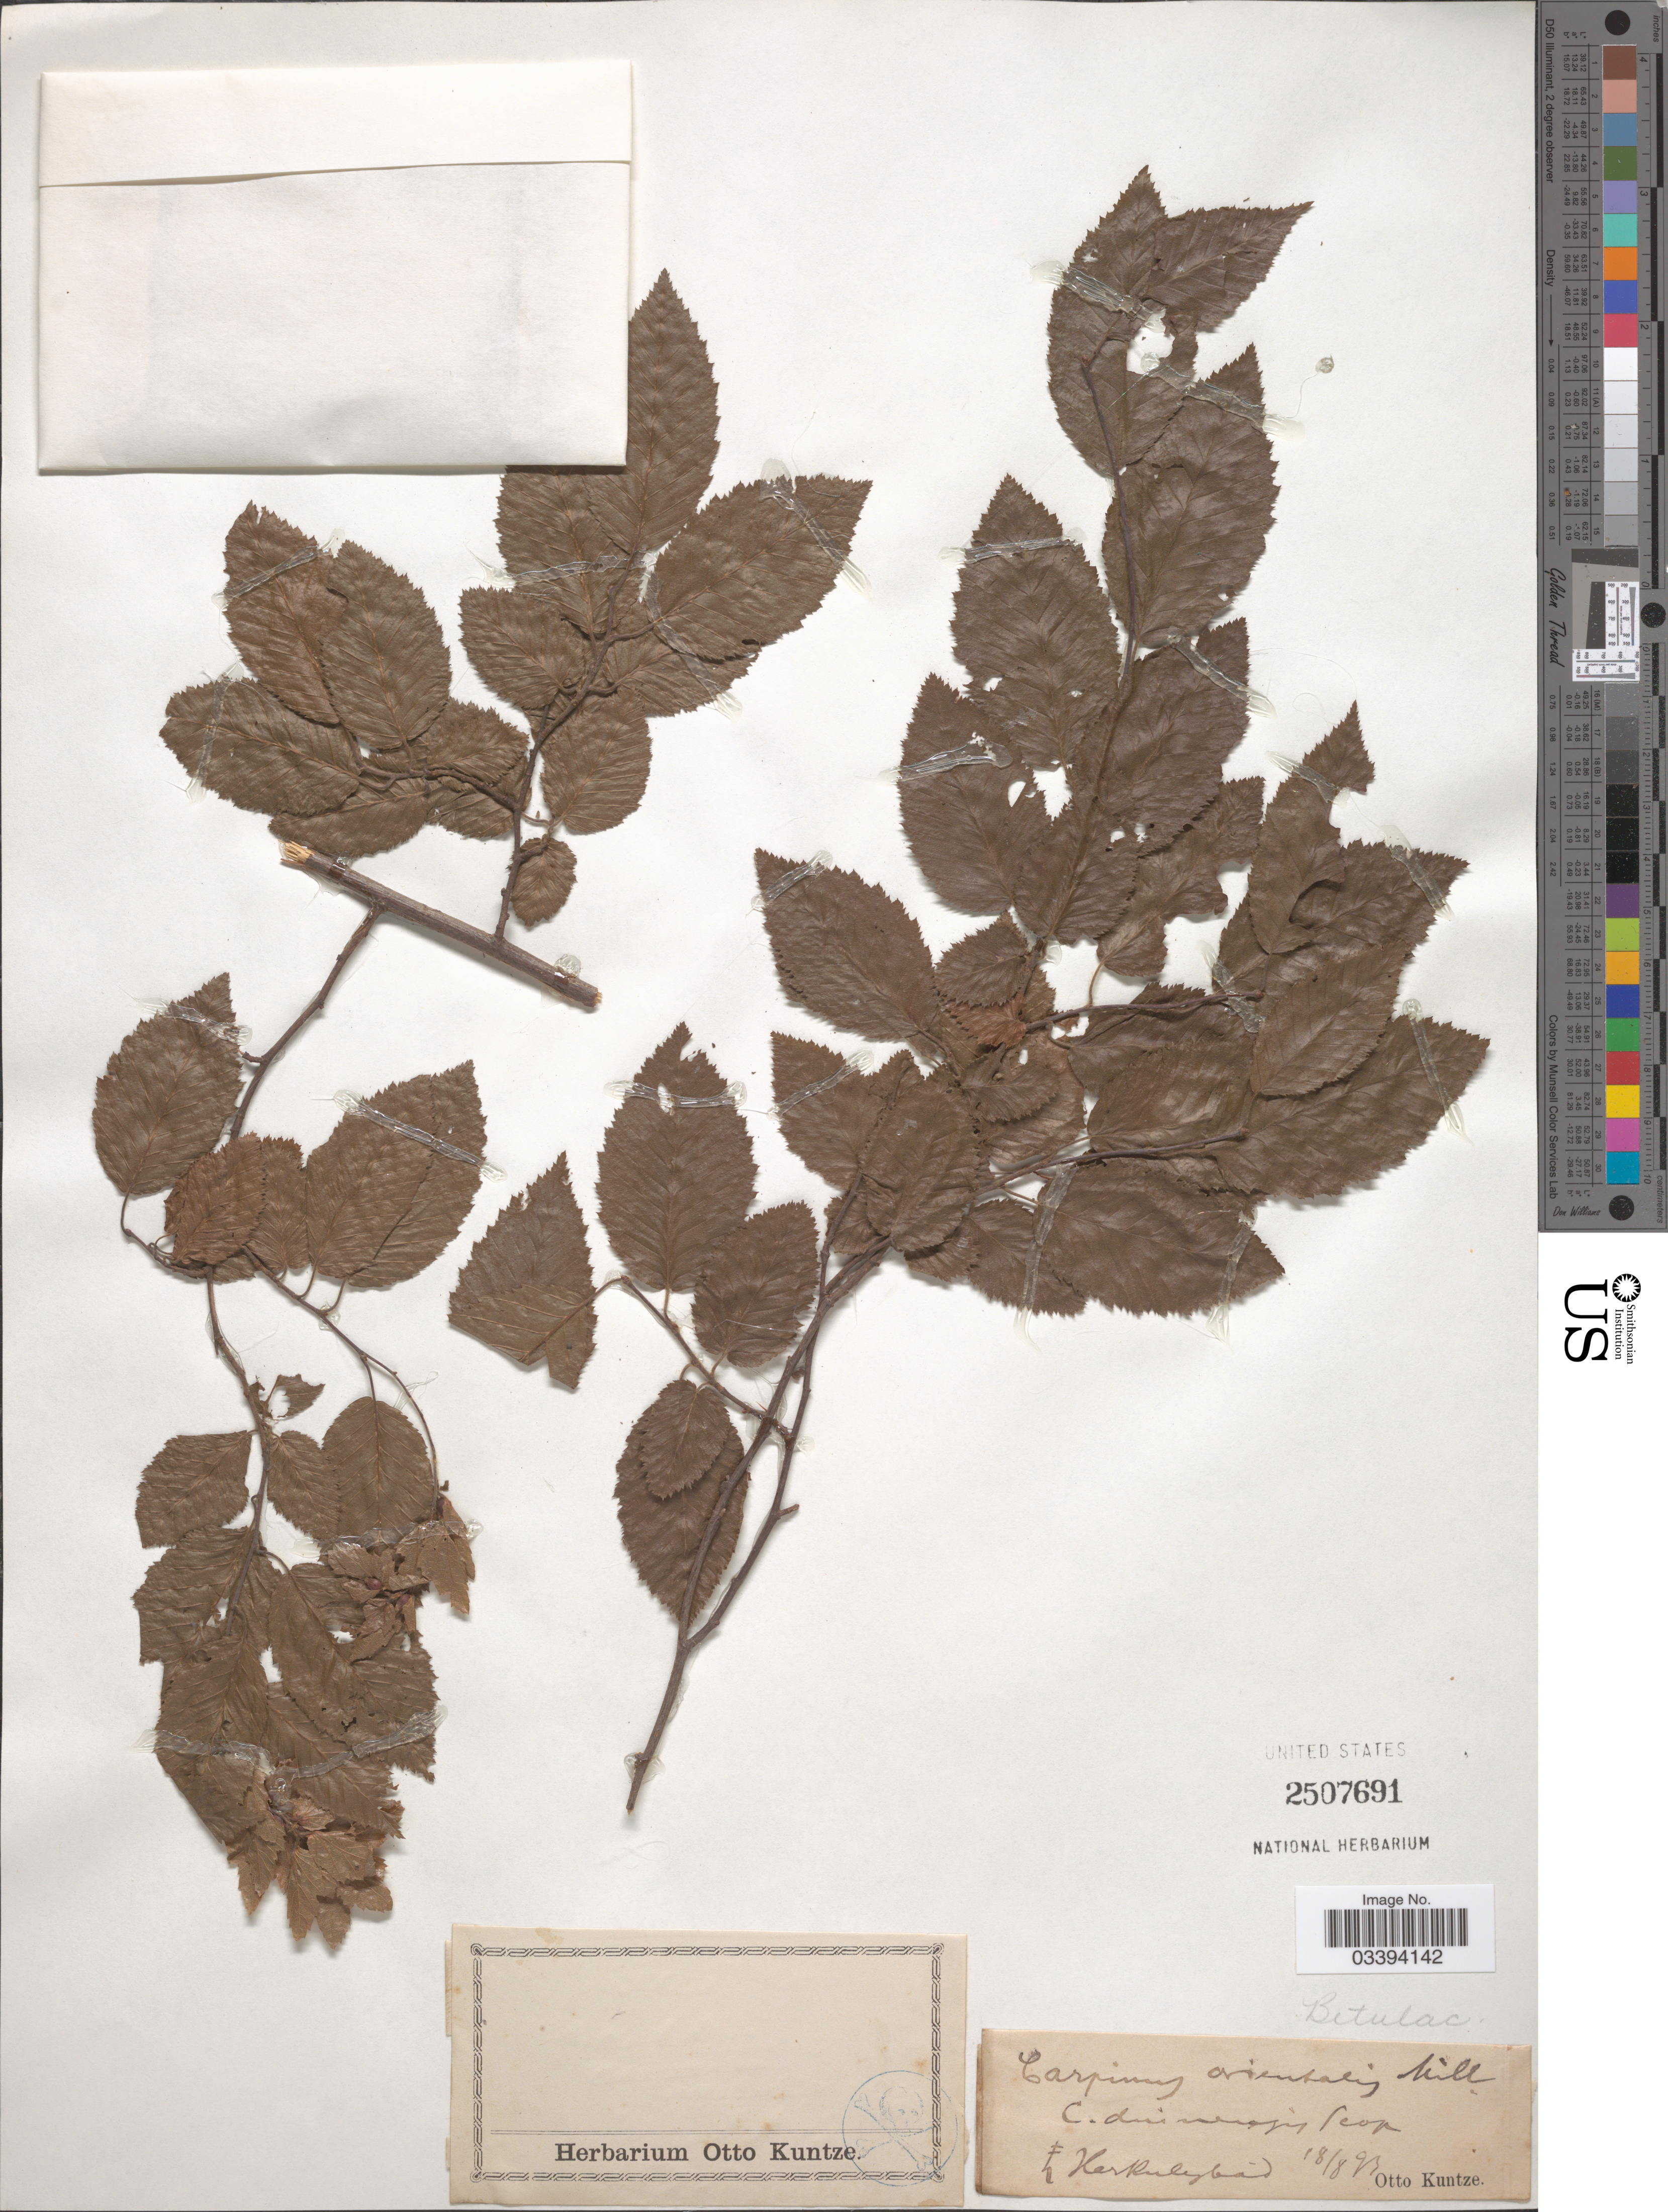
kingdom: Plantae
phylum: Tracheophyta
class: Magnoliopsida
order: Fagales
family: Betulaceae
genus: Carpinus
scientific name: Carpinus orientalis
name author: Mill.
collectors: C.E.O. Kuntze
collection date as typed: Transcribed d/m/y: 18/8/93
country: Romania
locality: Herculesbad.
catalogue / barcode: US 2507691